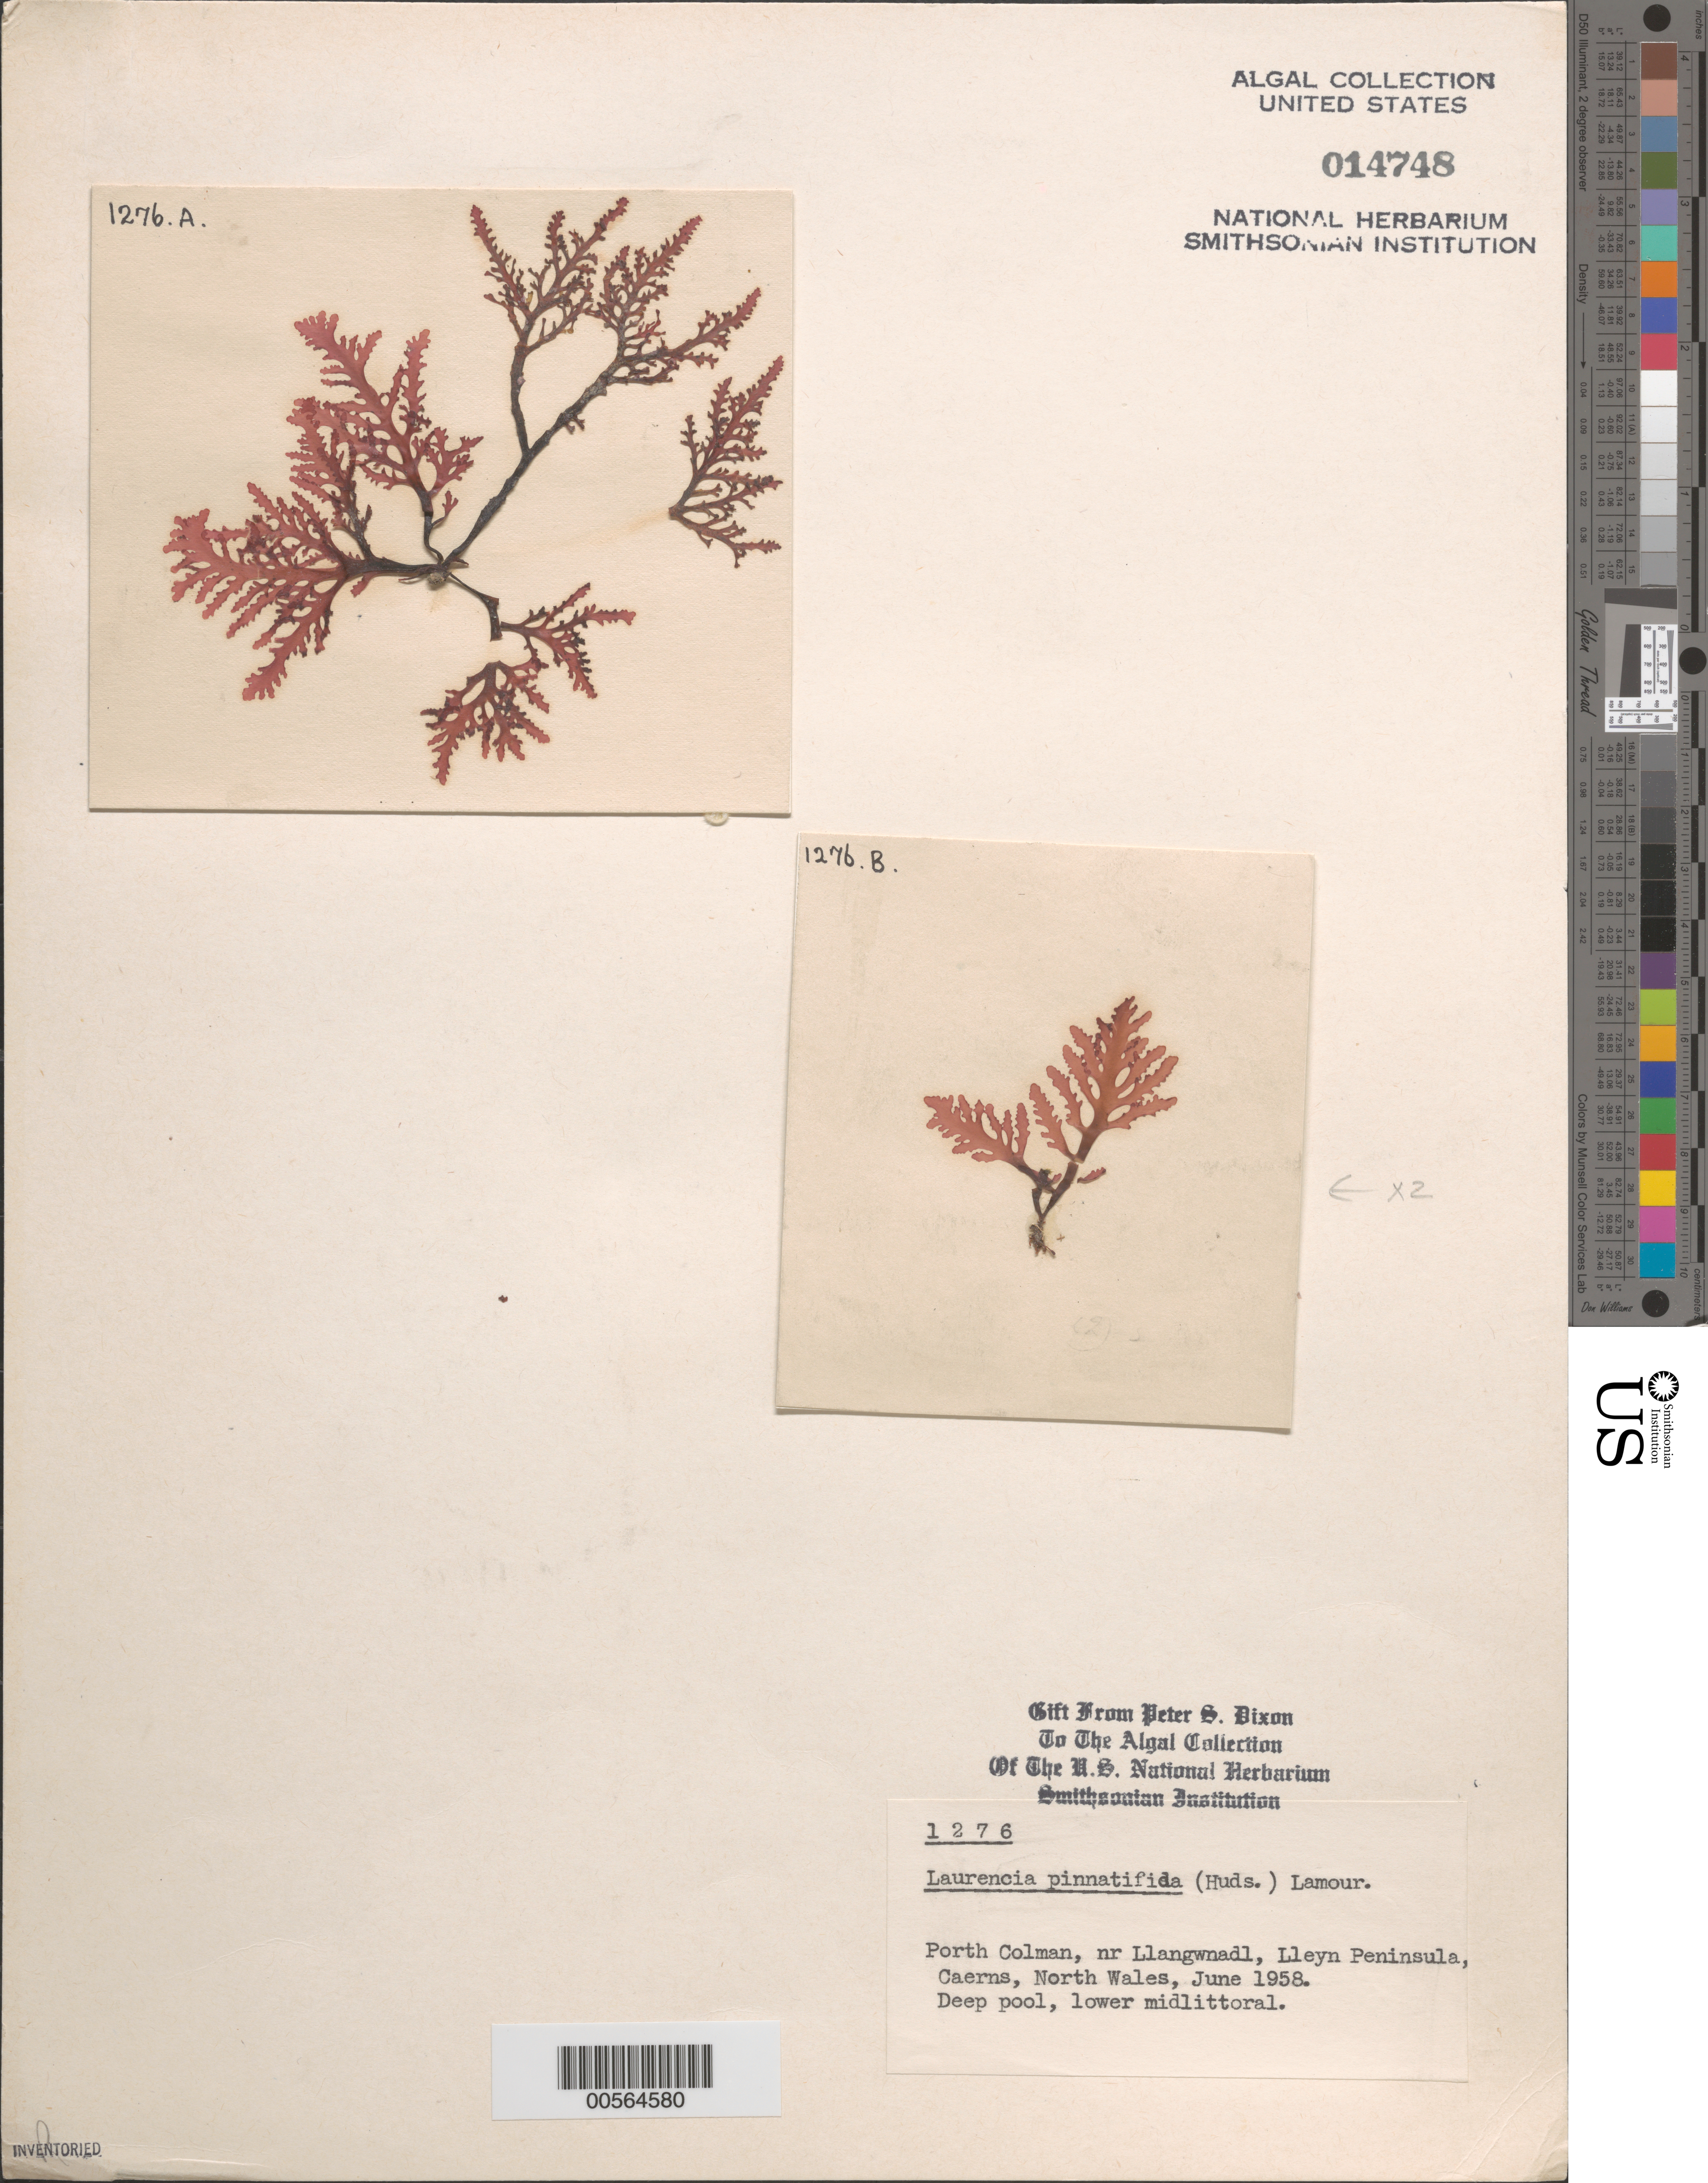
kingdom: Plantae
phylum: Rhodophyta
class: Florideophyceae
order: Ceramiales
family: Rhodomelaceae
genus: Osmundea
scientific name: Osmundea pinnatifida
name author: (Huds.) Stackh.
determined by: Algae name updating Project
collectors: P. S. Dixon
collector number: PSD 1276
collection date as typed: Jun 1958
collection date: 1958-06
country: United Kingdom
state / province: Wales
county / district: Gwynedd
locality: Porth Colman, near Llangwnadl, Lleyn Peninsula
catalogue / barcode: US 14748